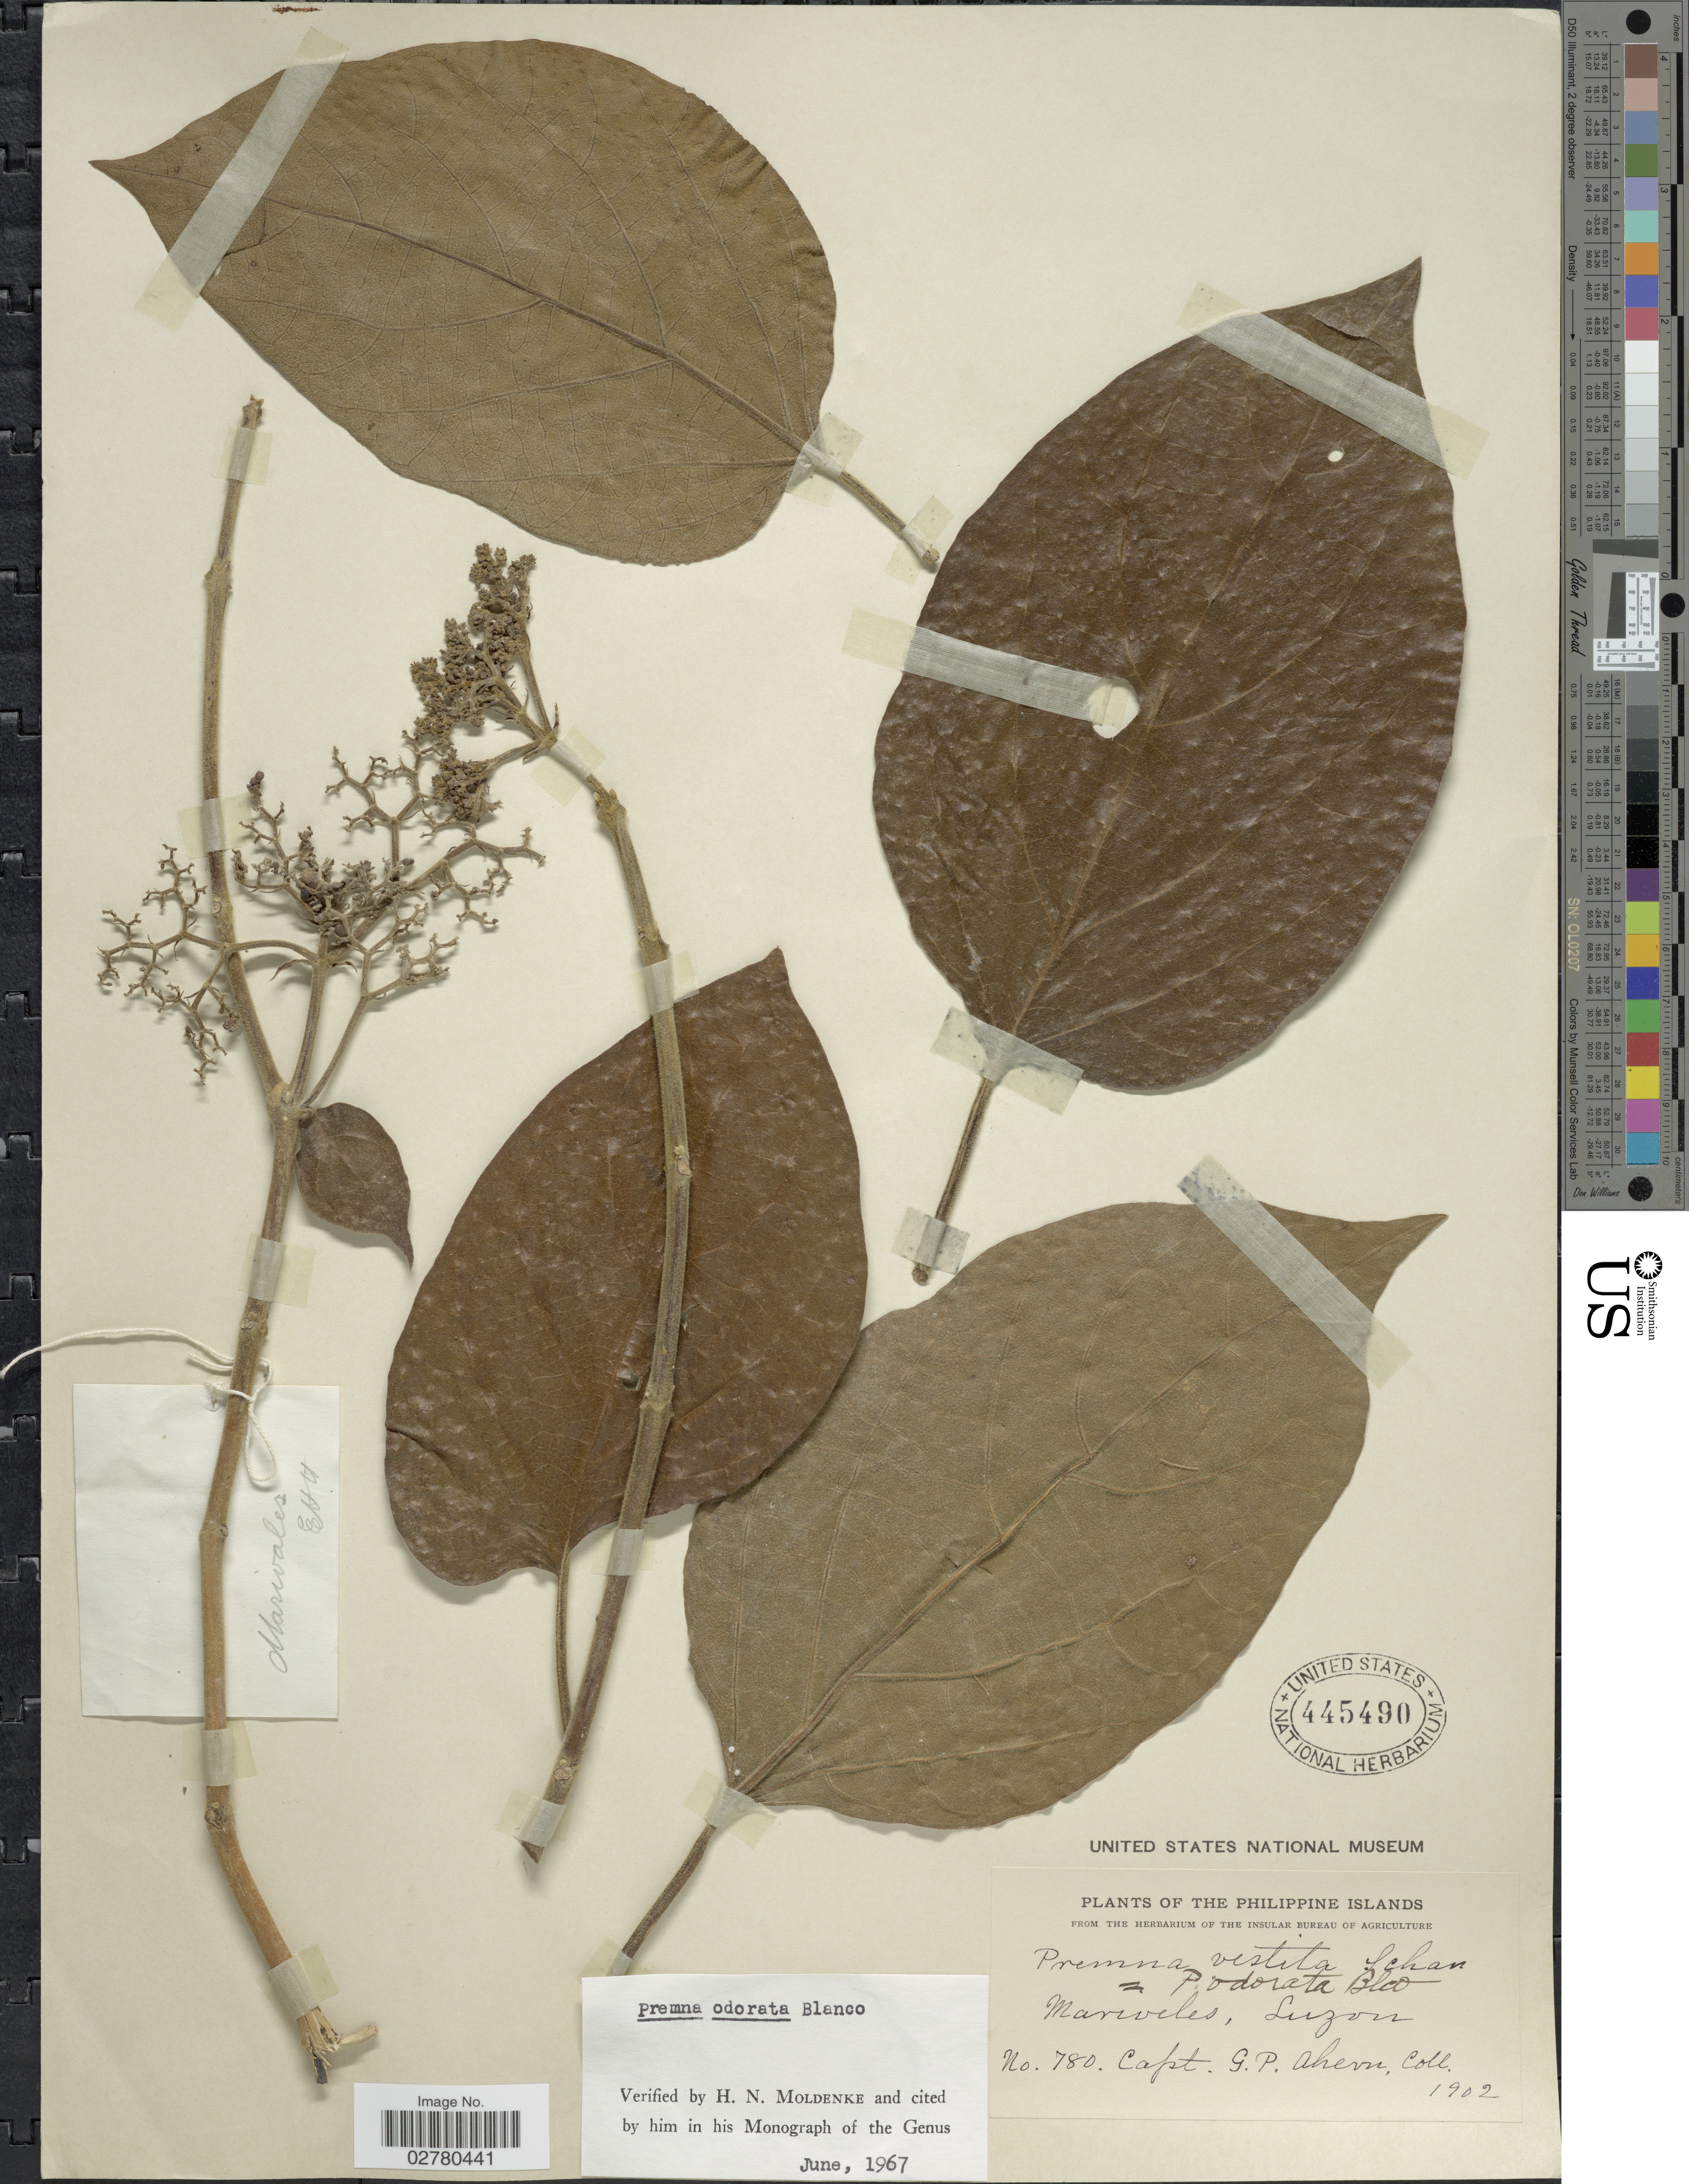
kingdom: Plantae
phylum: Tracheophyta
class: Magnoliopsida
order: Lamiales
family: Lamiaceae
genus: Premna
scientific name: Premna odorata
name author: Blanco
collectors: G. Ahern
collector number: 780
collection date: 1902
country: Philippines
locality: Philippine Islands, Mariveles, Luzon.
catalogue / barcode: US 445490